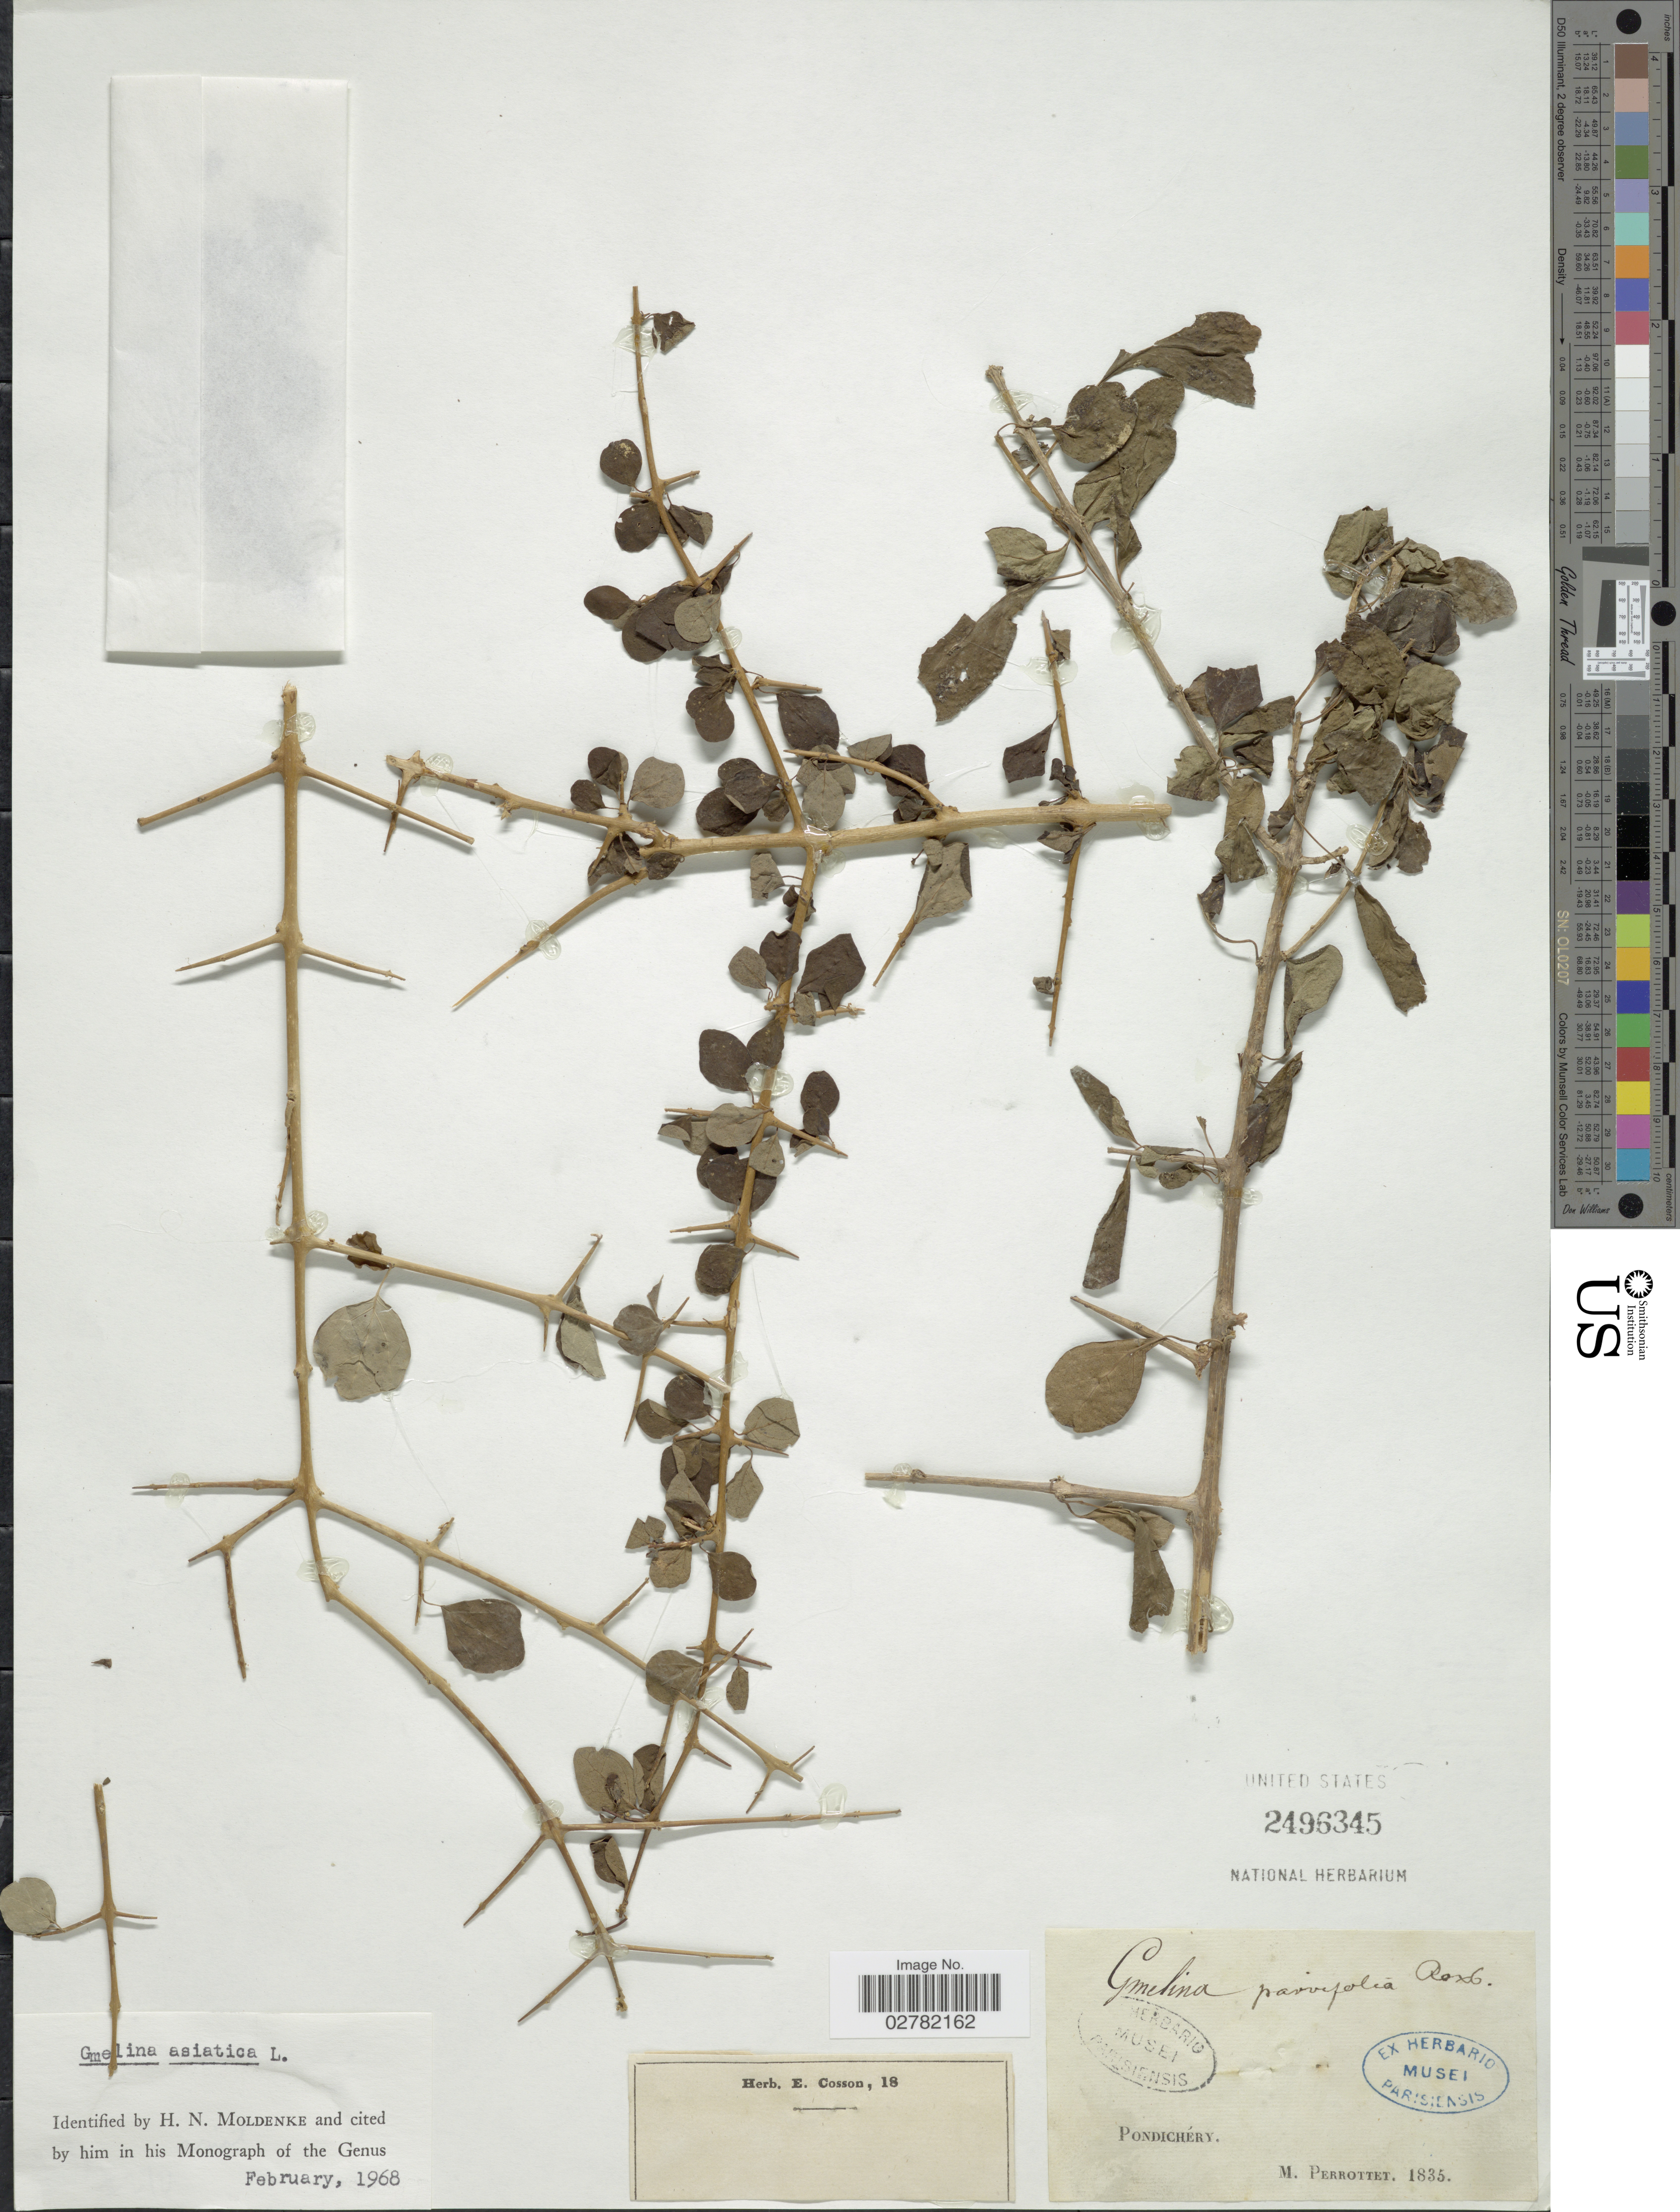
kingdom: Plantae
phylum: Tracheophyta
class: Magnoliopsida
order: Lamiales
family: Lamiaceae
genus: Gmelina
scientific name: Gmelina asiatica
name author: L.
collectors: G. Perrottet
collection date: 1835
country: India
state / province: Pondicherry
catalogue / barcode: US 2496345